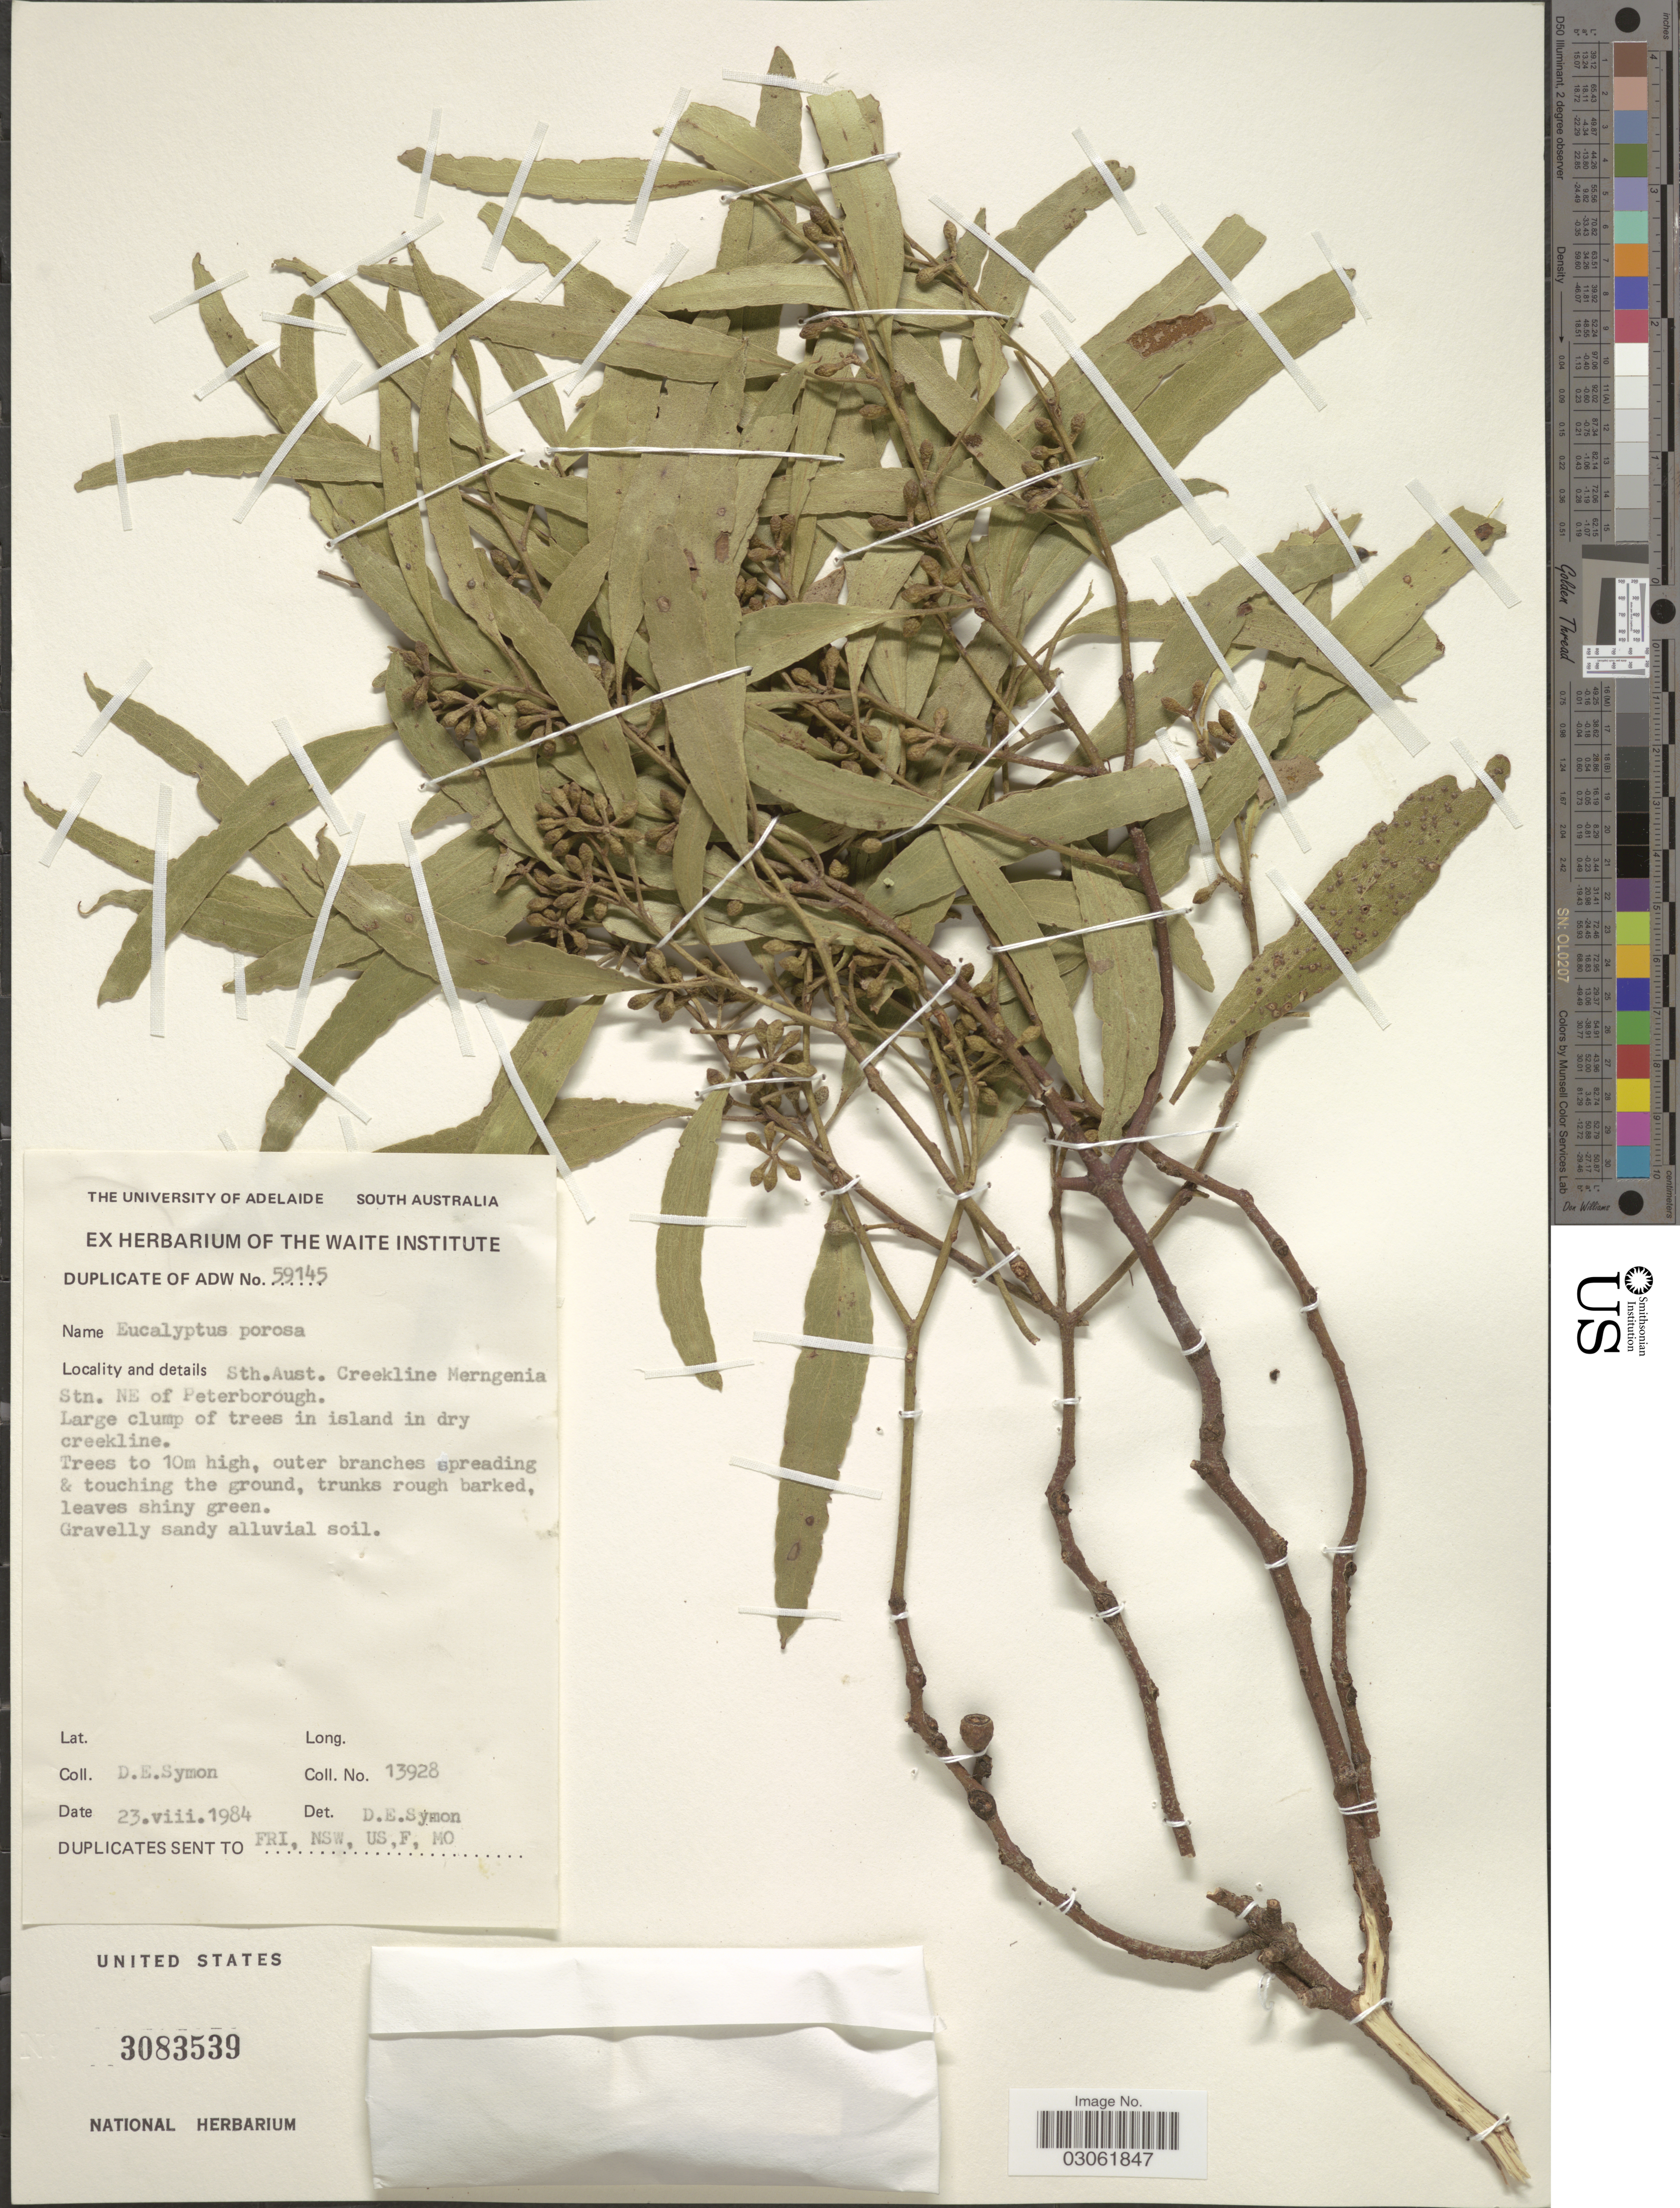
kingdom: Plantae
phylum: Tracheophyta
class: Magnoliopsida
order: Myrtales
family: Myrtaceae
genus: Eucalyptus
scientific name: Eucalyptus porosa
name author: Miq.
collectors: D. Symon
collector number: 13928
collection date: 1984-08-23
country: Australia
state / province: South Australia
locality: Creekline Merngenia Stn. NE of Peterborough.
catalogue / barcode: US 3083539